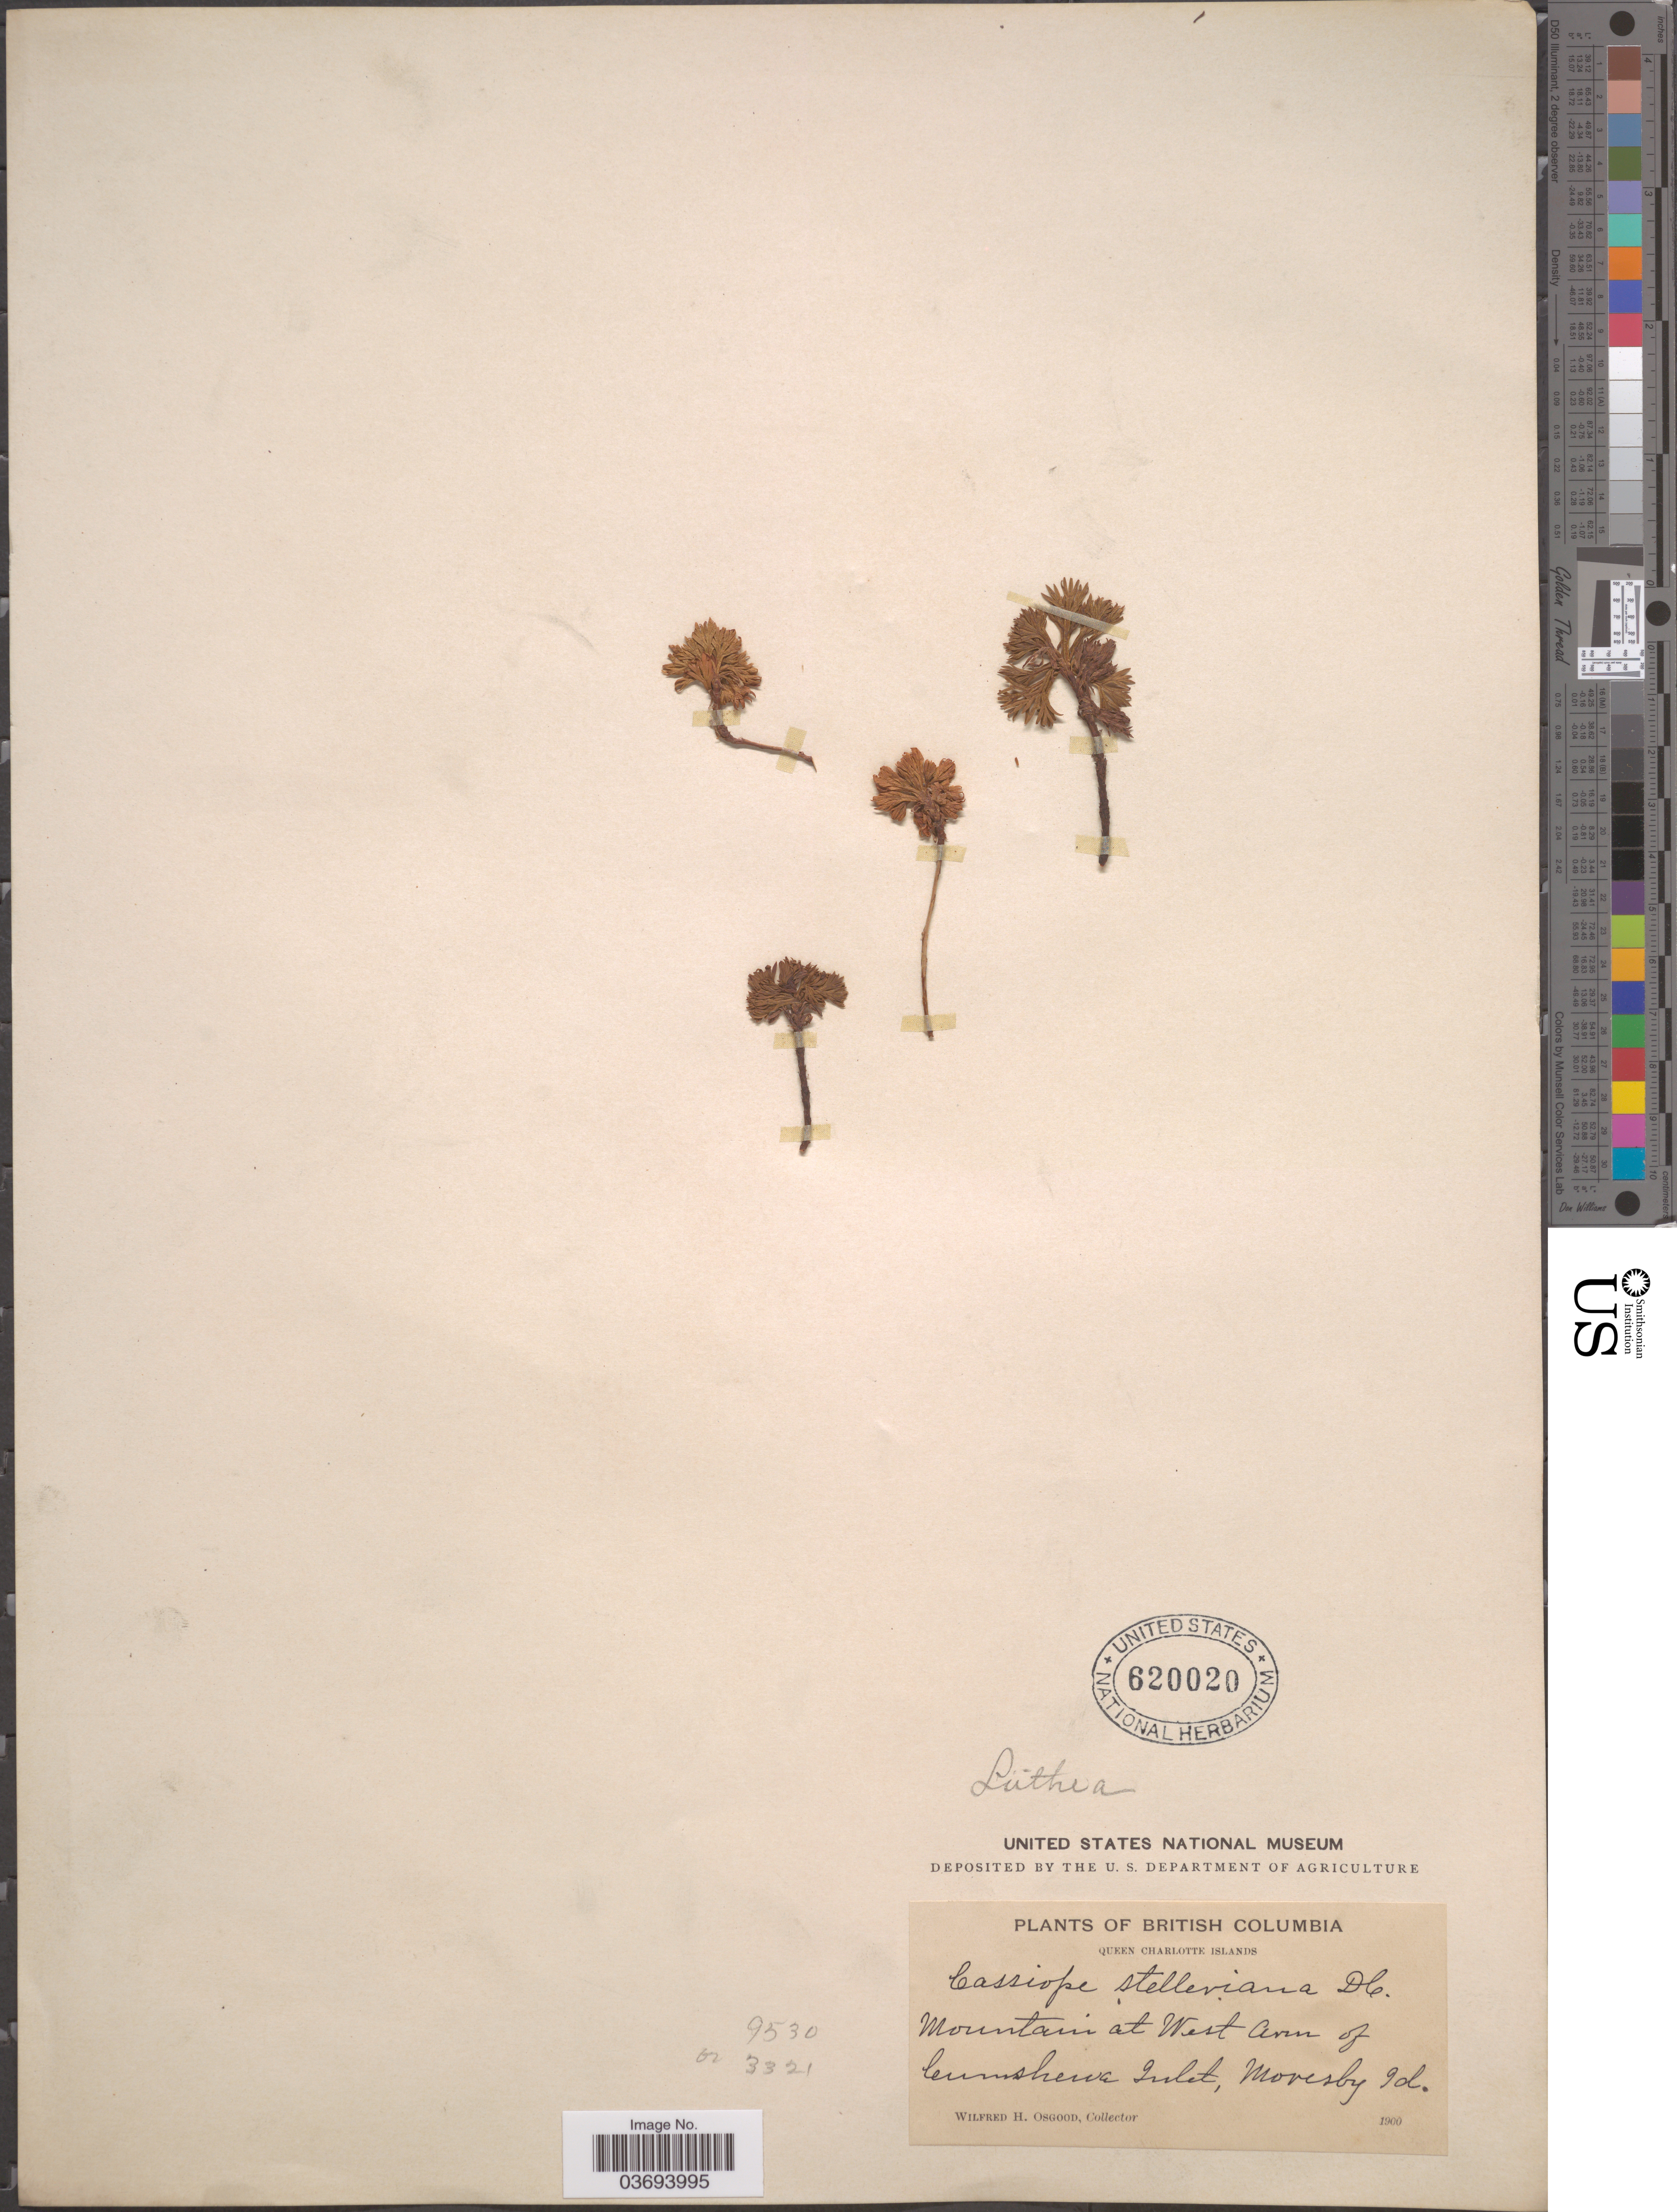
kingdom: Plantae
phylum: Tracheophyta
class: Magnoliopsida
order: Rosales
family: Rosaceae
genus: Luetkea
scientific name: Luetkea pectinata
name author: (Pursh) Kuntze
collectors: W. Osgood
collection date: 1900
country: Canada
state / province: British Columbia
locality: Queen Charlotte Islands. Mountain at West Arm of Cumshewa Inlet, Moresby Id.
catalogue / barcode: US 620020